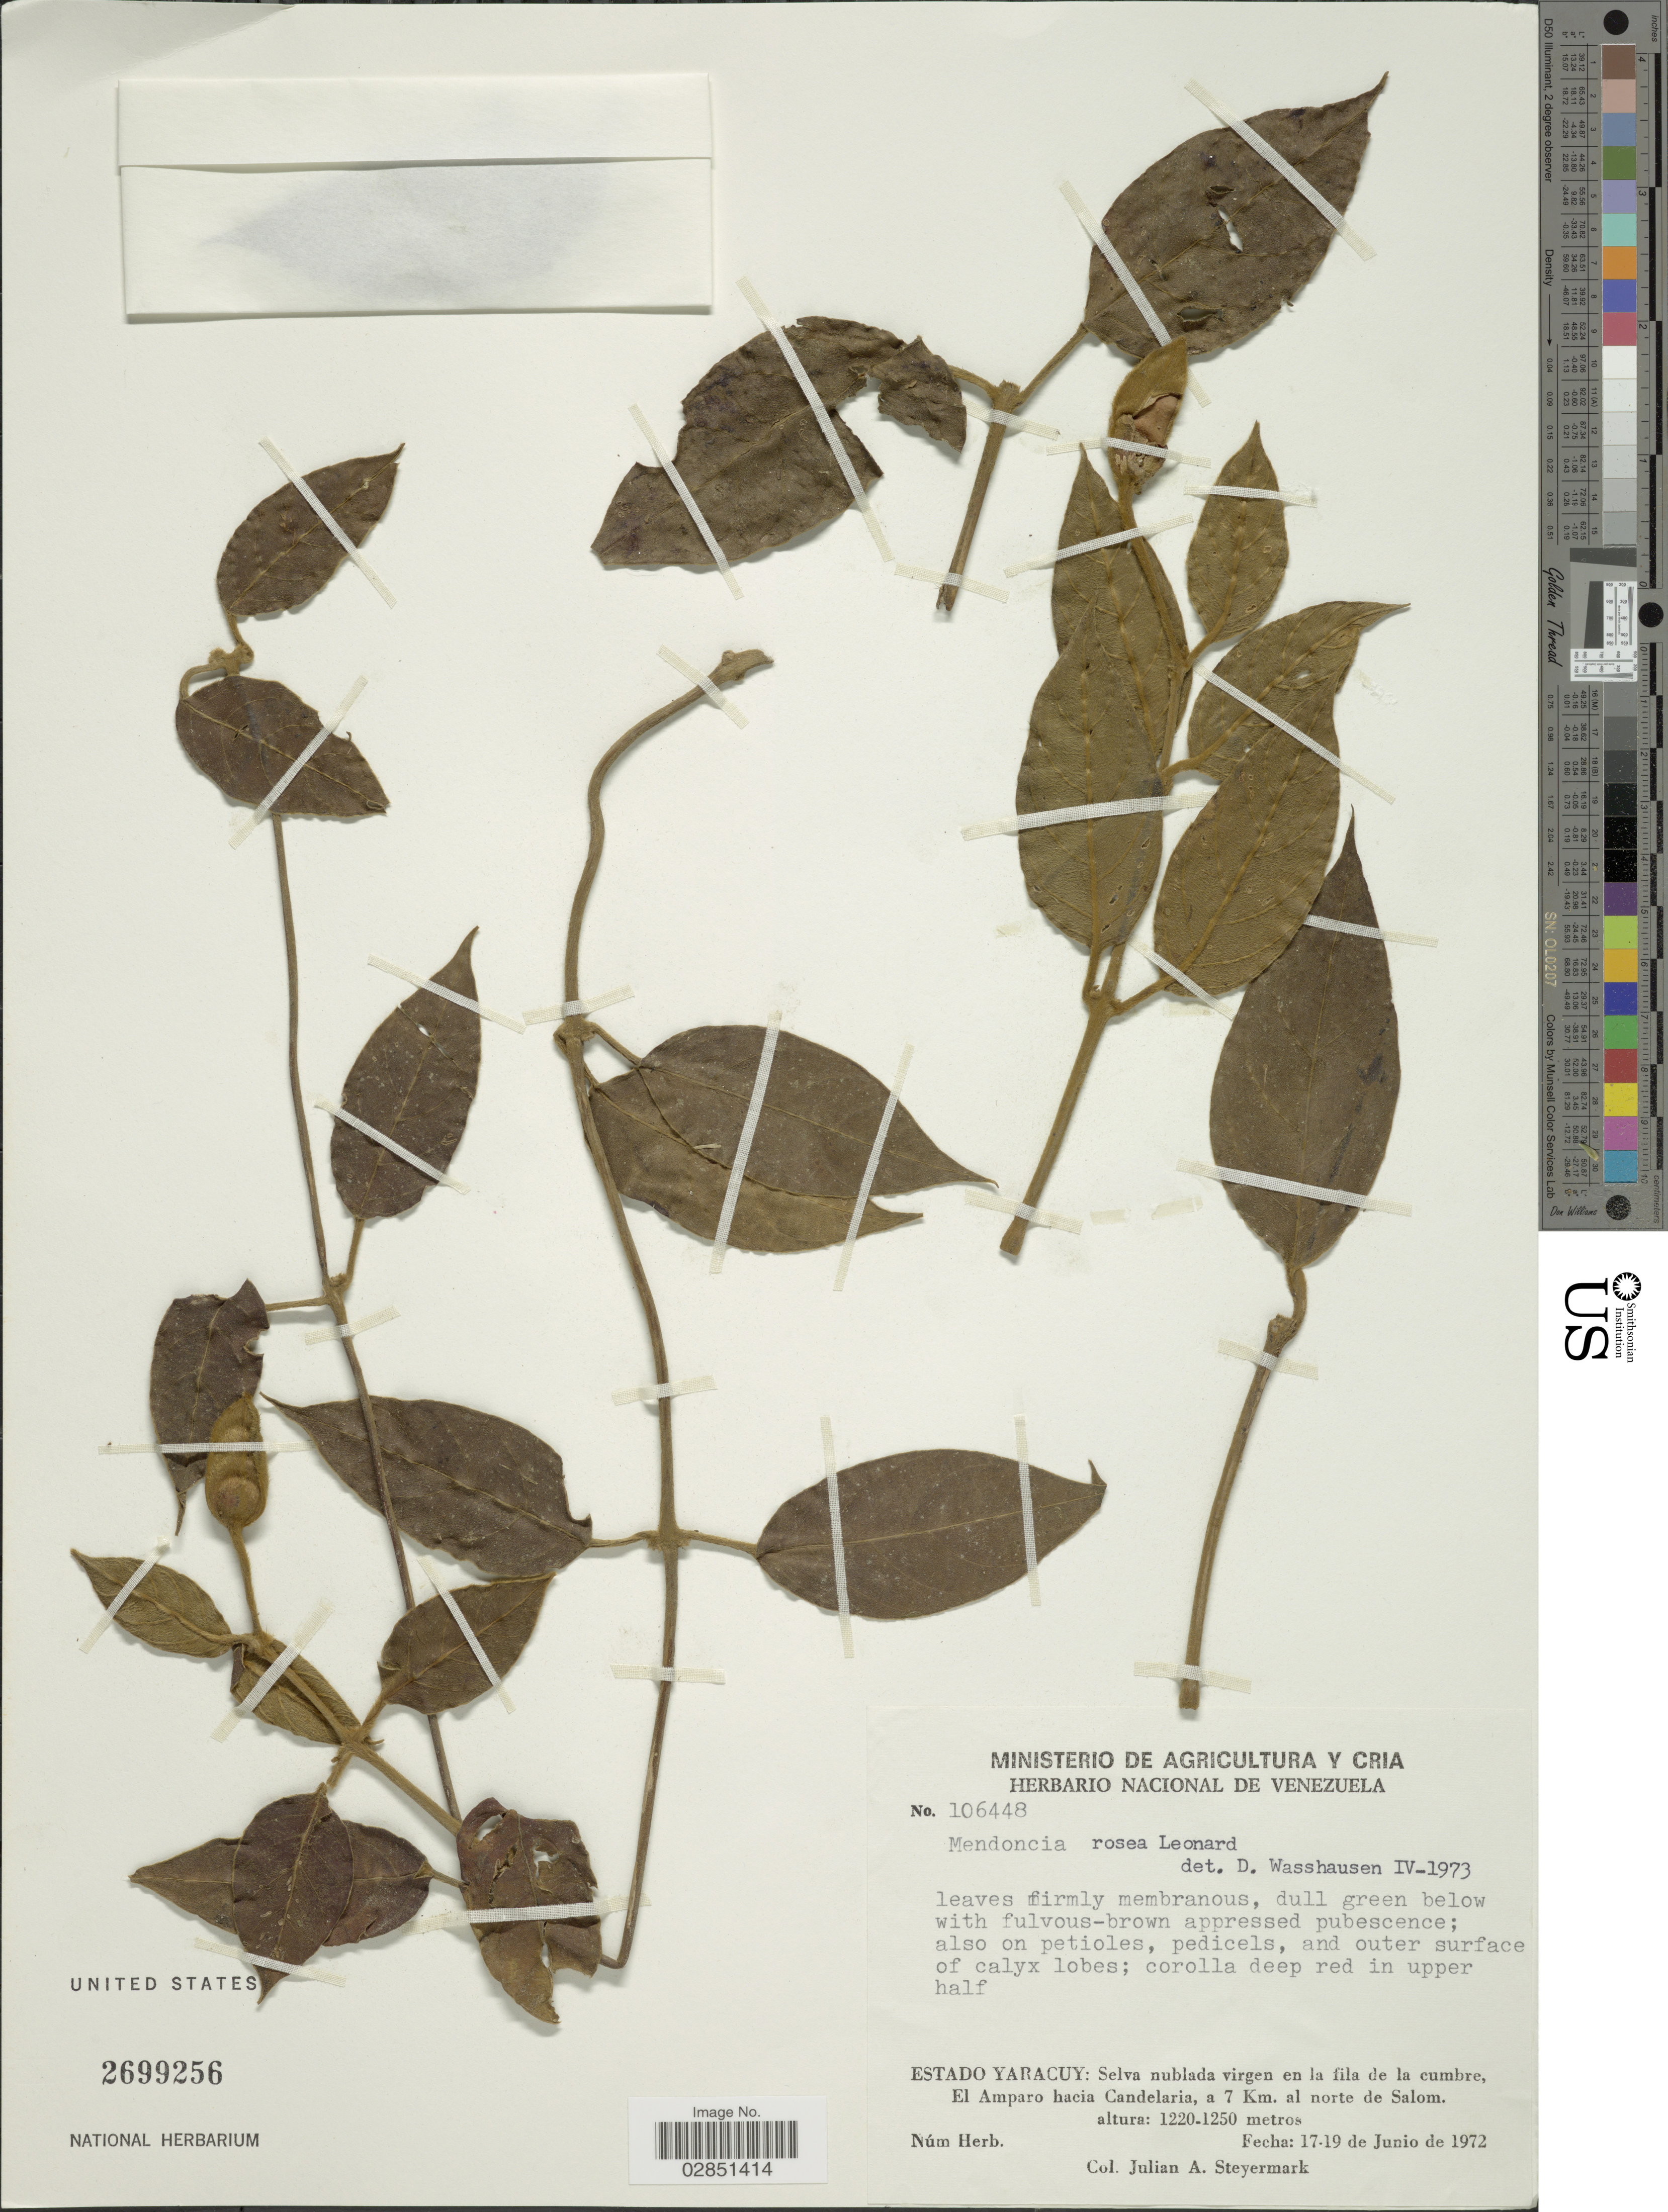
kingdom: Plantae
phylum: Tracheophyta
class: Magnoliopsida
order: Lamiales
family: Acanthaceae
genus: Mendoncia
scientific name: Mendoncia rosea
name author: Leonard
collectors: J. Steyermark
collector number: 106448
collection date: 1972-06-17/1972-06-19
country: Venezuela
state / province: Yaracuy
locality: Estado Yaracuy: Selva nublada virgen en la fila de la cumbre, El Amparo hacia Candelaria, a 7 Km. al norte de Salom.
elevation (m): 1220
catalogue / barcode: US 2699256